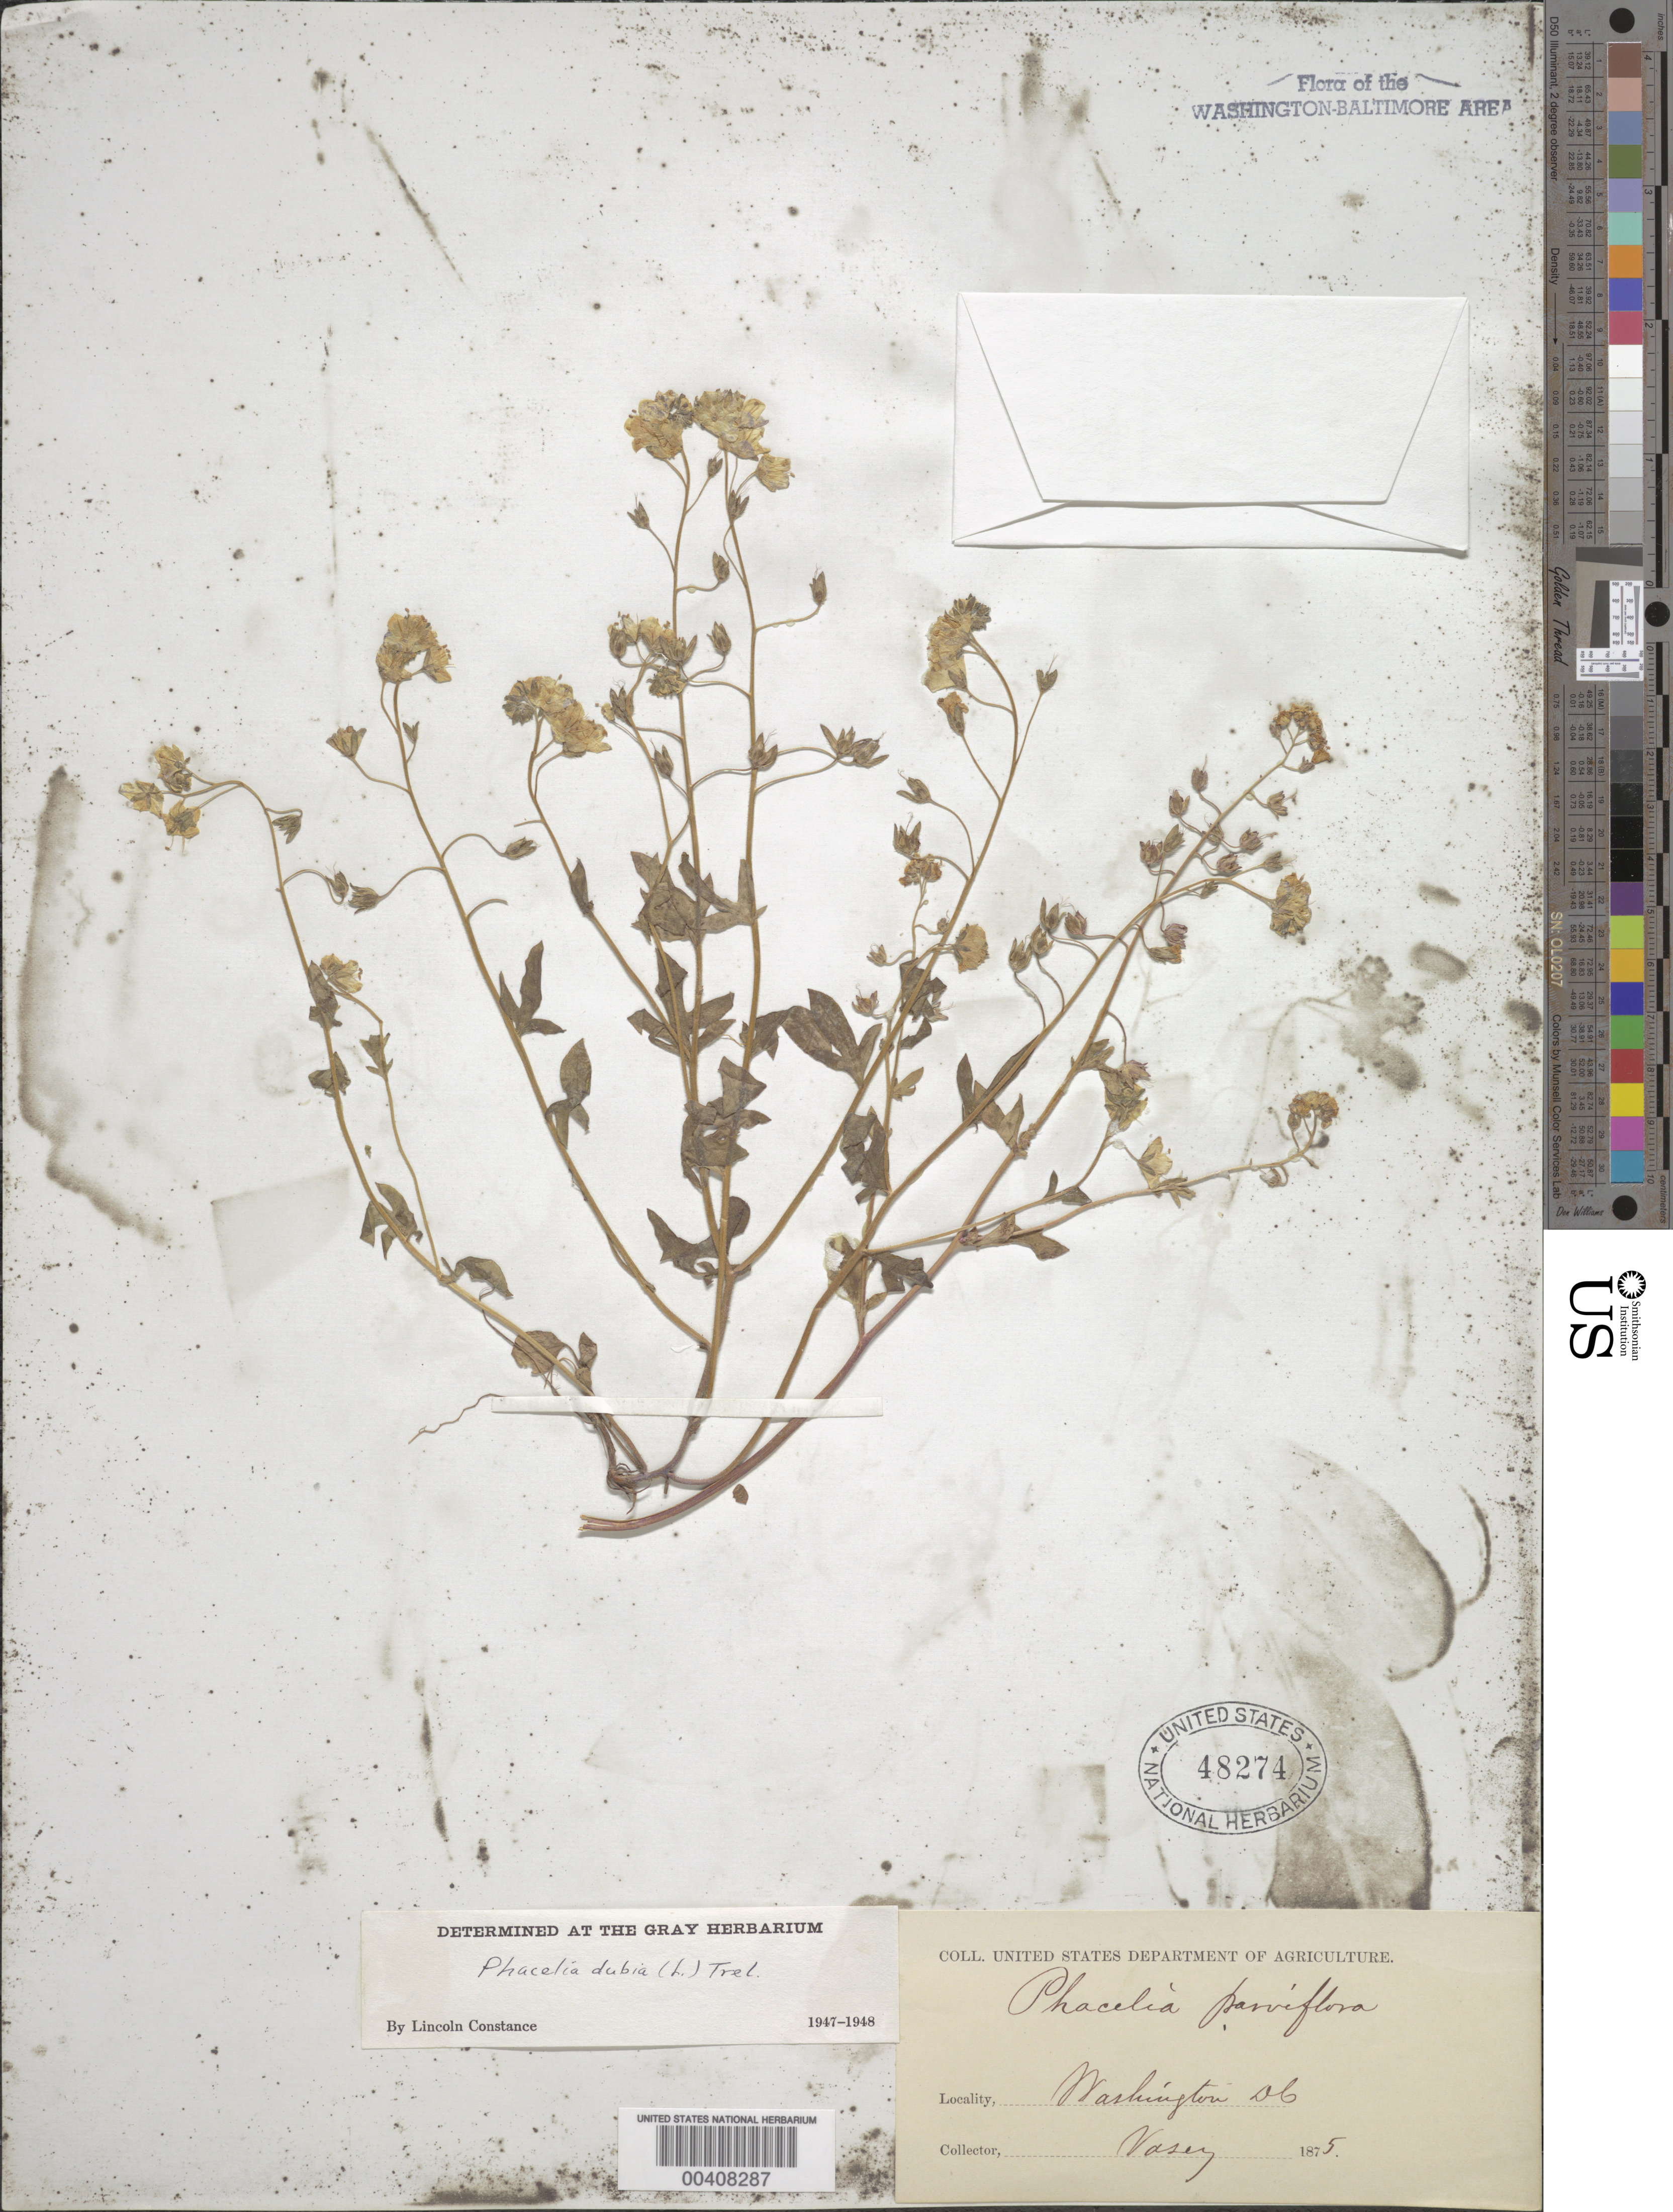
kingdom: Plantae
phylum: Tracheophyta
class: Magnoliopsida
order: Boraginales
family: Hydrophyllaceae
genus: Phacelia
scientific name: Phacelia dubia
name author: (L.) Trel.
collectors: G. Vasey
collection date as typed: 1875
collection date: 1875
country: United States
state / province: District of Columbia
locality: Washington DC area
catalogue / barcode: US 48274